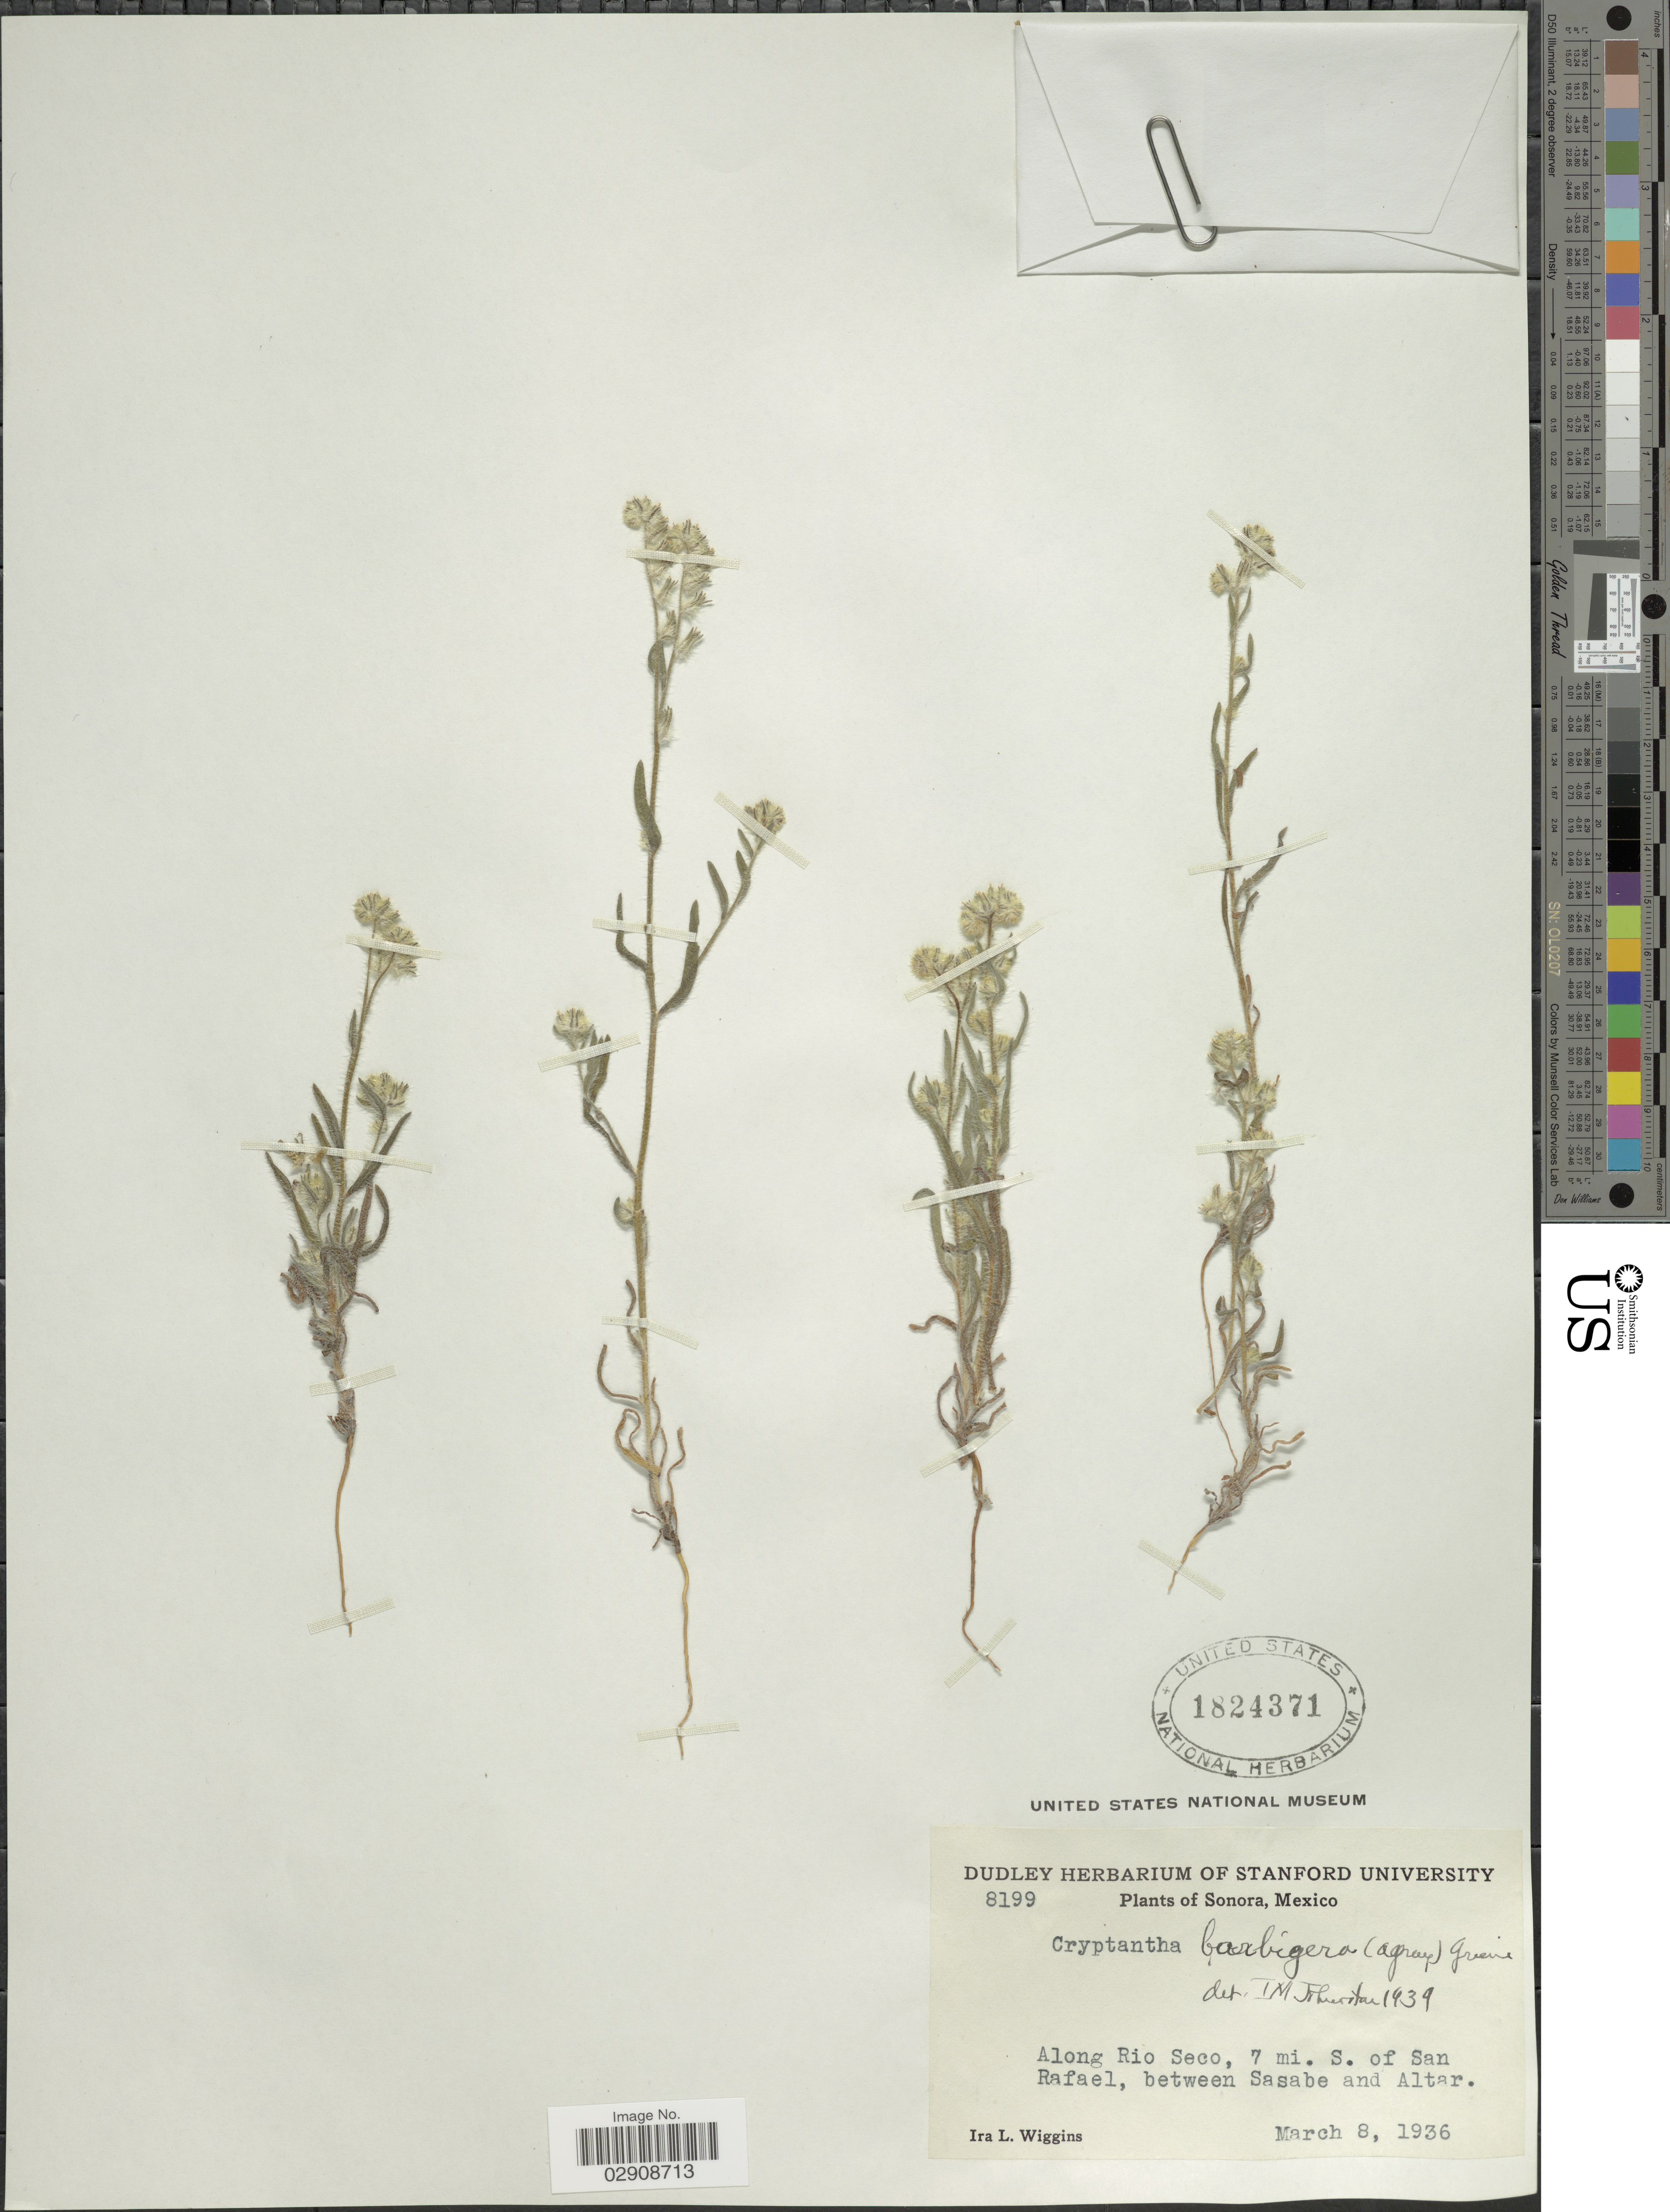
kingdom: Plantae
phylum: Tracheophyta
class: Magnoliopsida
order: Boraginales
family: Boraginaceae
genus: Cryptantha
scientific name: Cryptantha barbigera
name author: (A. Gray) Greene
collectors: I. L. Wiggins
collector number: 8199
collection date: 1936-03-08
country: Mexico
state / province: Sonora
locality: Along Rio Seco, 7 mi. S. of San Rafael, between Sasabe and Altar.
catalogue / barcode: US 1824371